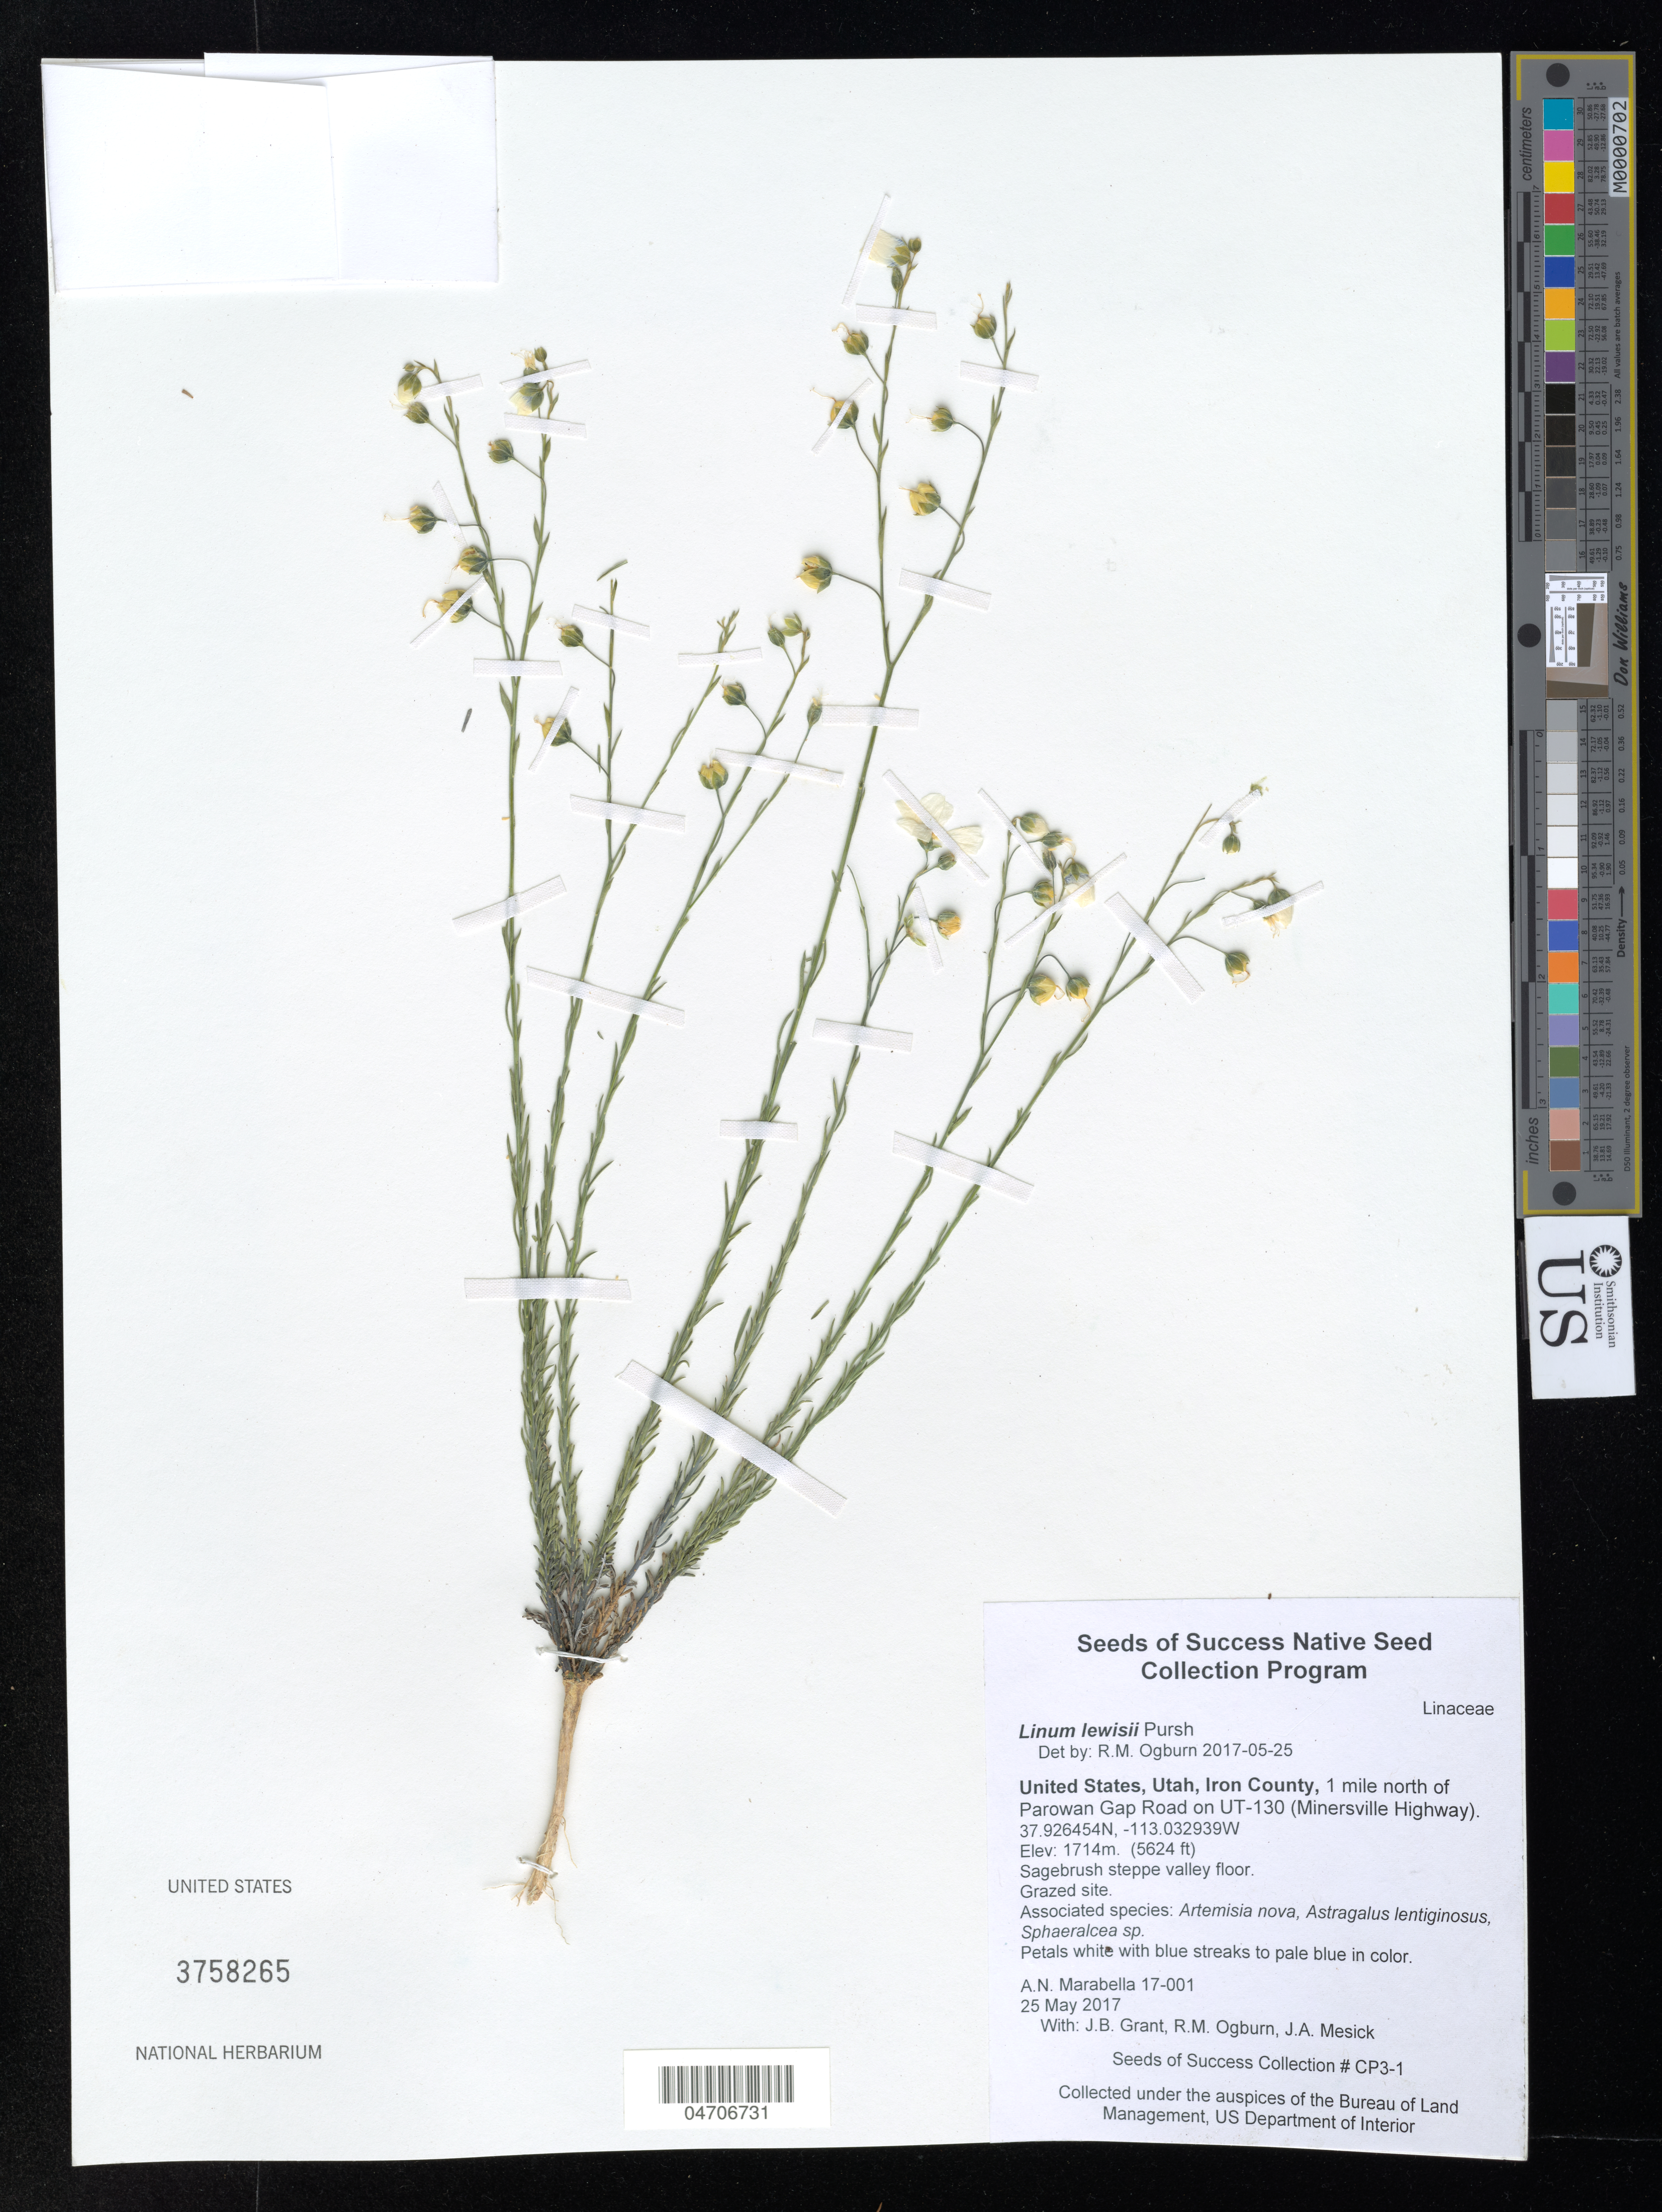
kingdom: Plantae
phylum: Tracheophyta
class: Magnoliopsida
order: Malpighiales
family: Linaceae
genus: Linum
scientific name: Linum lewisii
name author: Pursh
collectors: A. Marabella, J. Grant, R. Ogburn & J. Mesick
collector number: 17-001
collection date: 2017-05-25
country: United States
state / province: Utah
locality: Iron County, 1 mile north of Parowan Gap Road on UT-130 (Minersville Highway).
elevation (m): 1714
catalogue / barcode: US 3758265